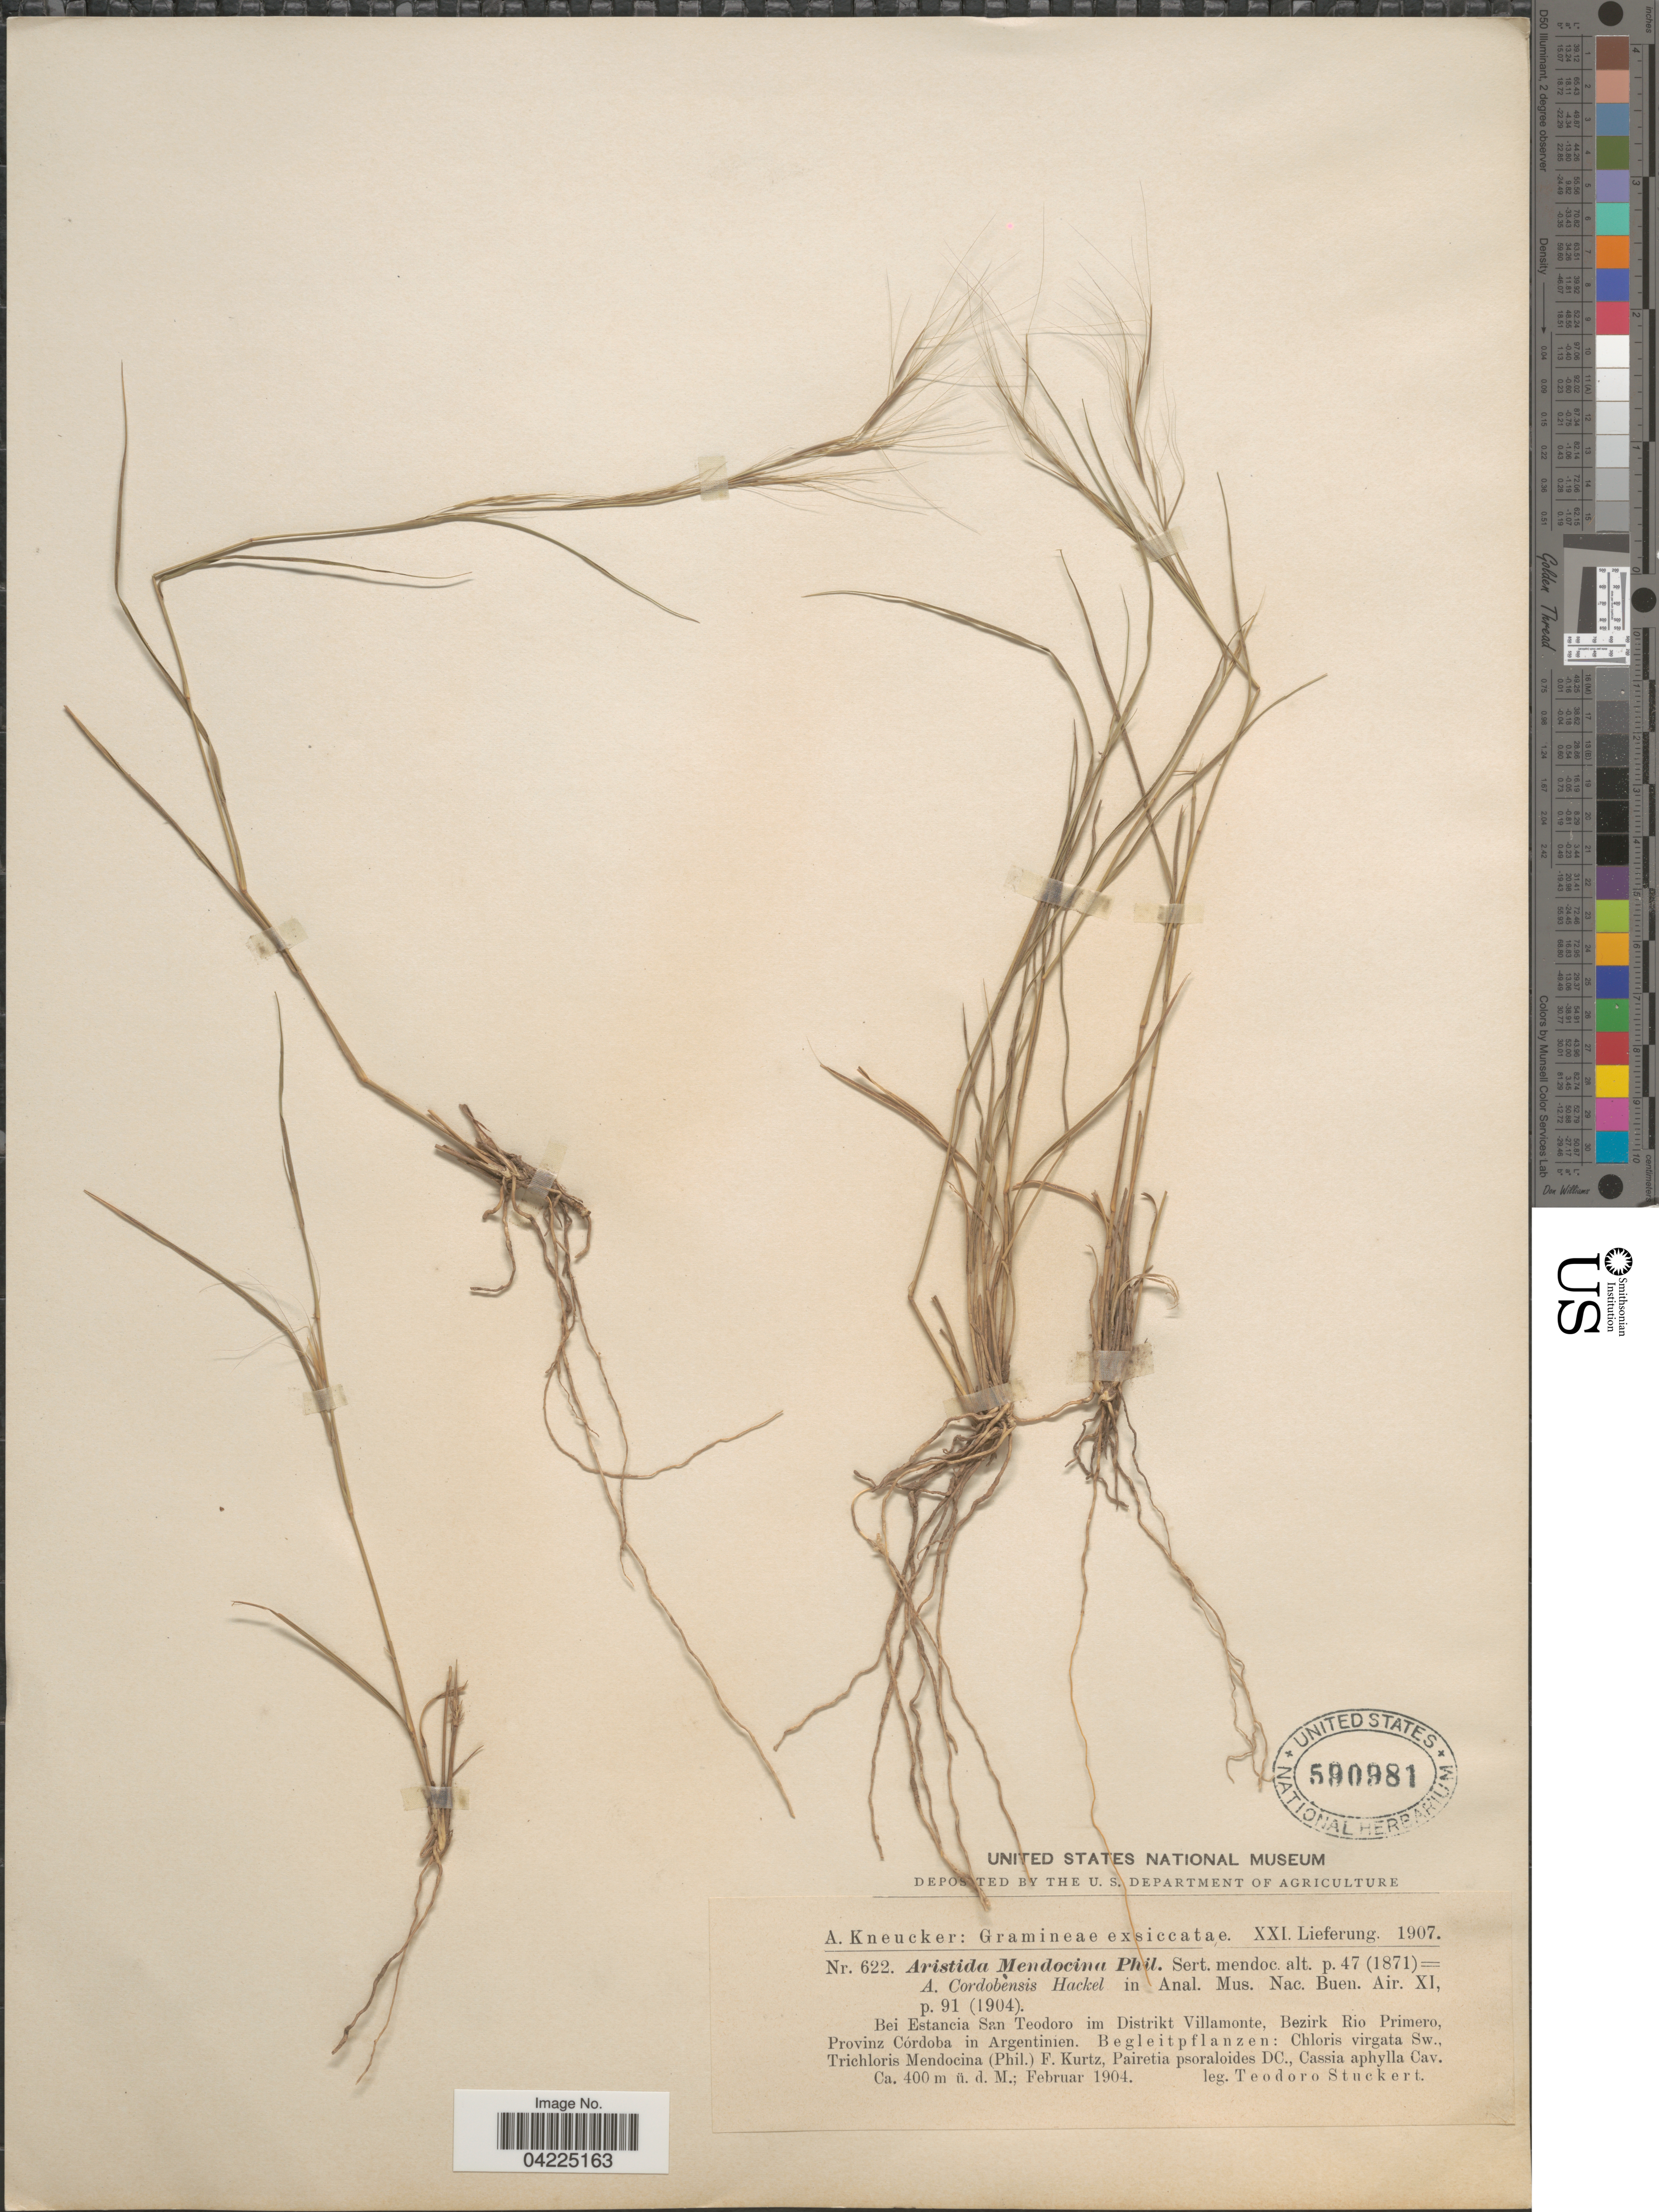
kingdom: Plantae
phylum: Tracheophyta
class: Liliopsida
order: Poales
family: Poaceae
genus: Aristida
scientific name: Aristida mendocina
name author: Phil.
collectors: T. Stuckert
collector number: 622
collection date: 1904-02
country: Colombia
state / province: Córdoba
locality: Bei Estancia San Teodoro im District Villamonte, Bezirk Rio Primero.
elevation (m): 400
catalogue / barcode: US 590981